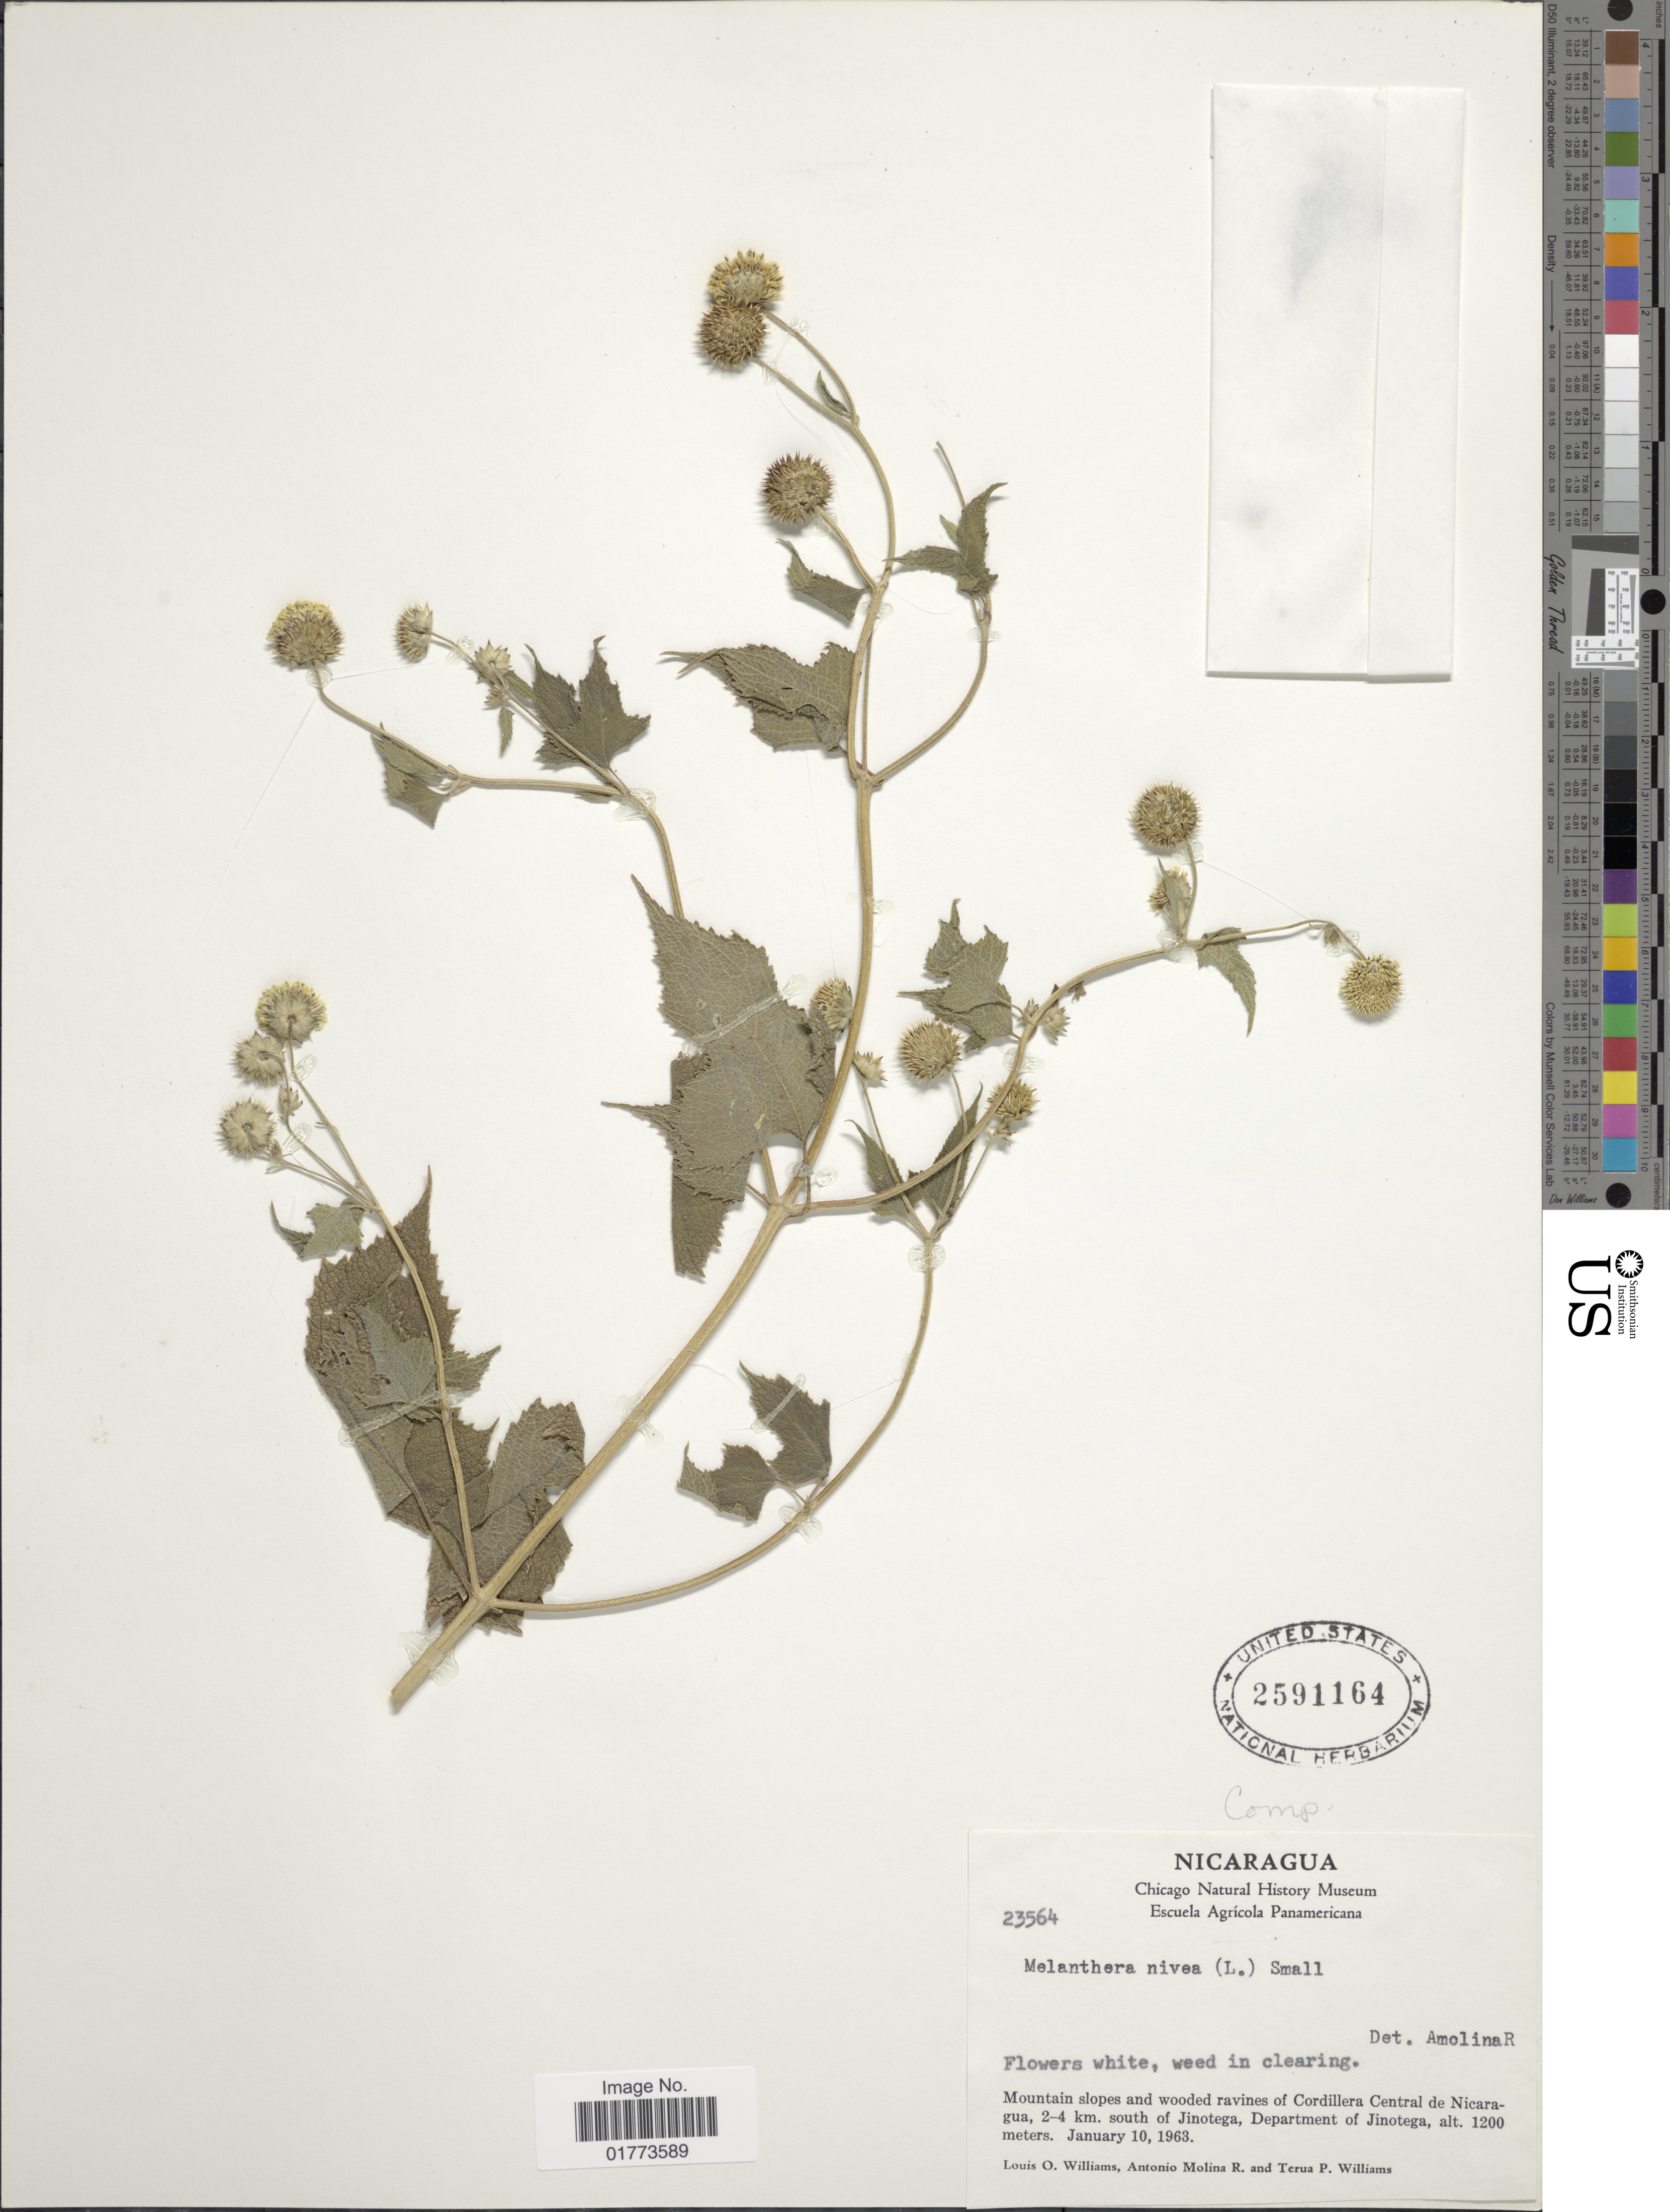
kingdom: Plantae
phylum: Tracheophyta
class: Magnoliopsida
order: Asterales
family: Asteraceae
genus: Melanthera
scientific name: Melanthera nivea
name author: (L.) Small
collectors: L. O. Williams, A. Molina R. & T. P. Williams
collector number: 23564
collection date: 1963-01-10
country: Nicaragua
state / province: Jinotega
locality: Mountain slopes and wooded ravines of Cordillera Central de Nicaragua, 2-4 km. south of Jinotega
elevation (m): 1200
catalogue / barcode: US 2591164